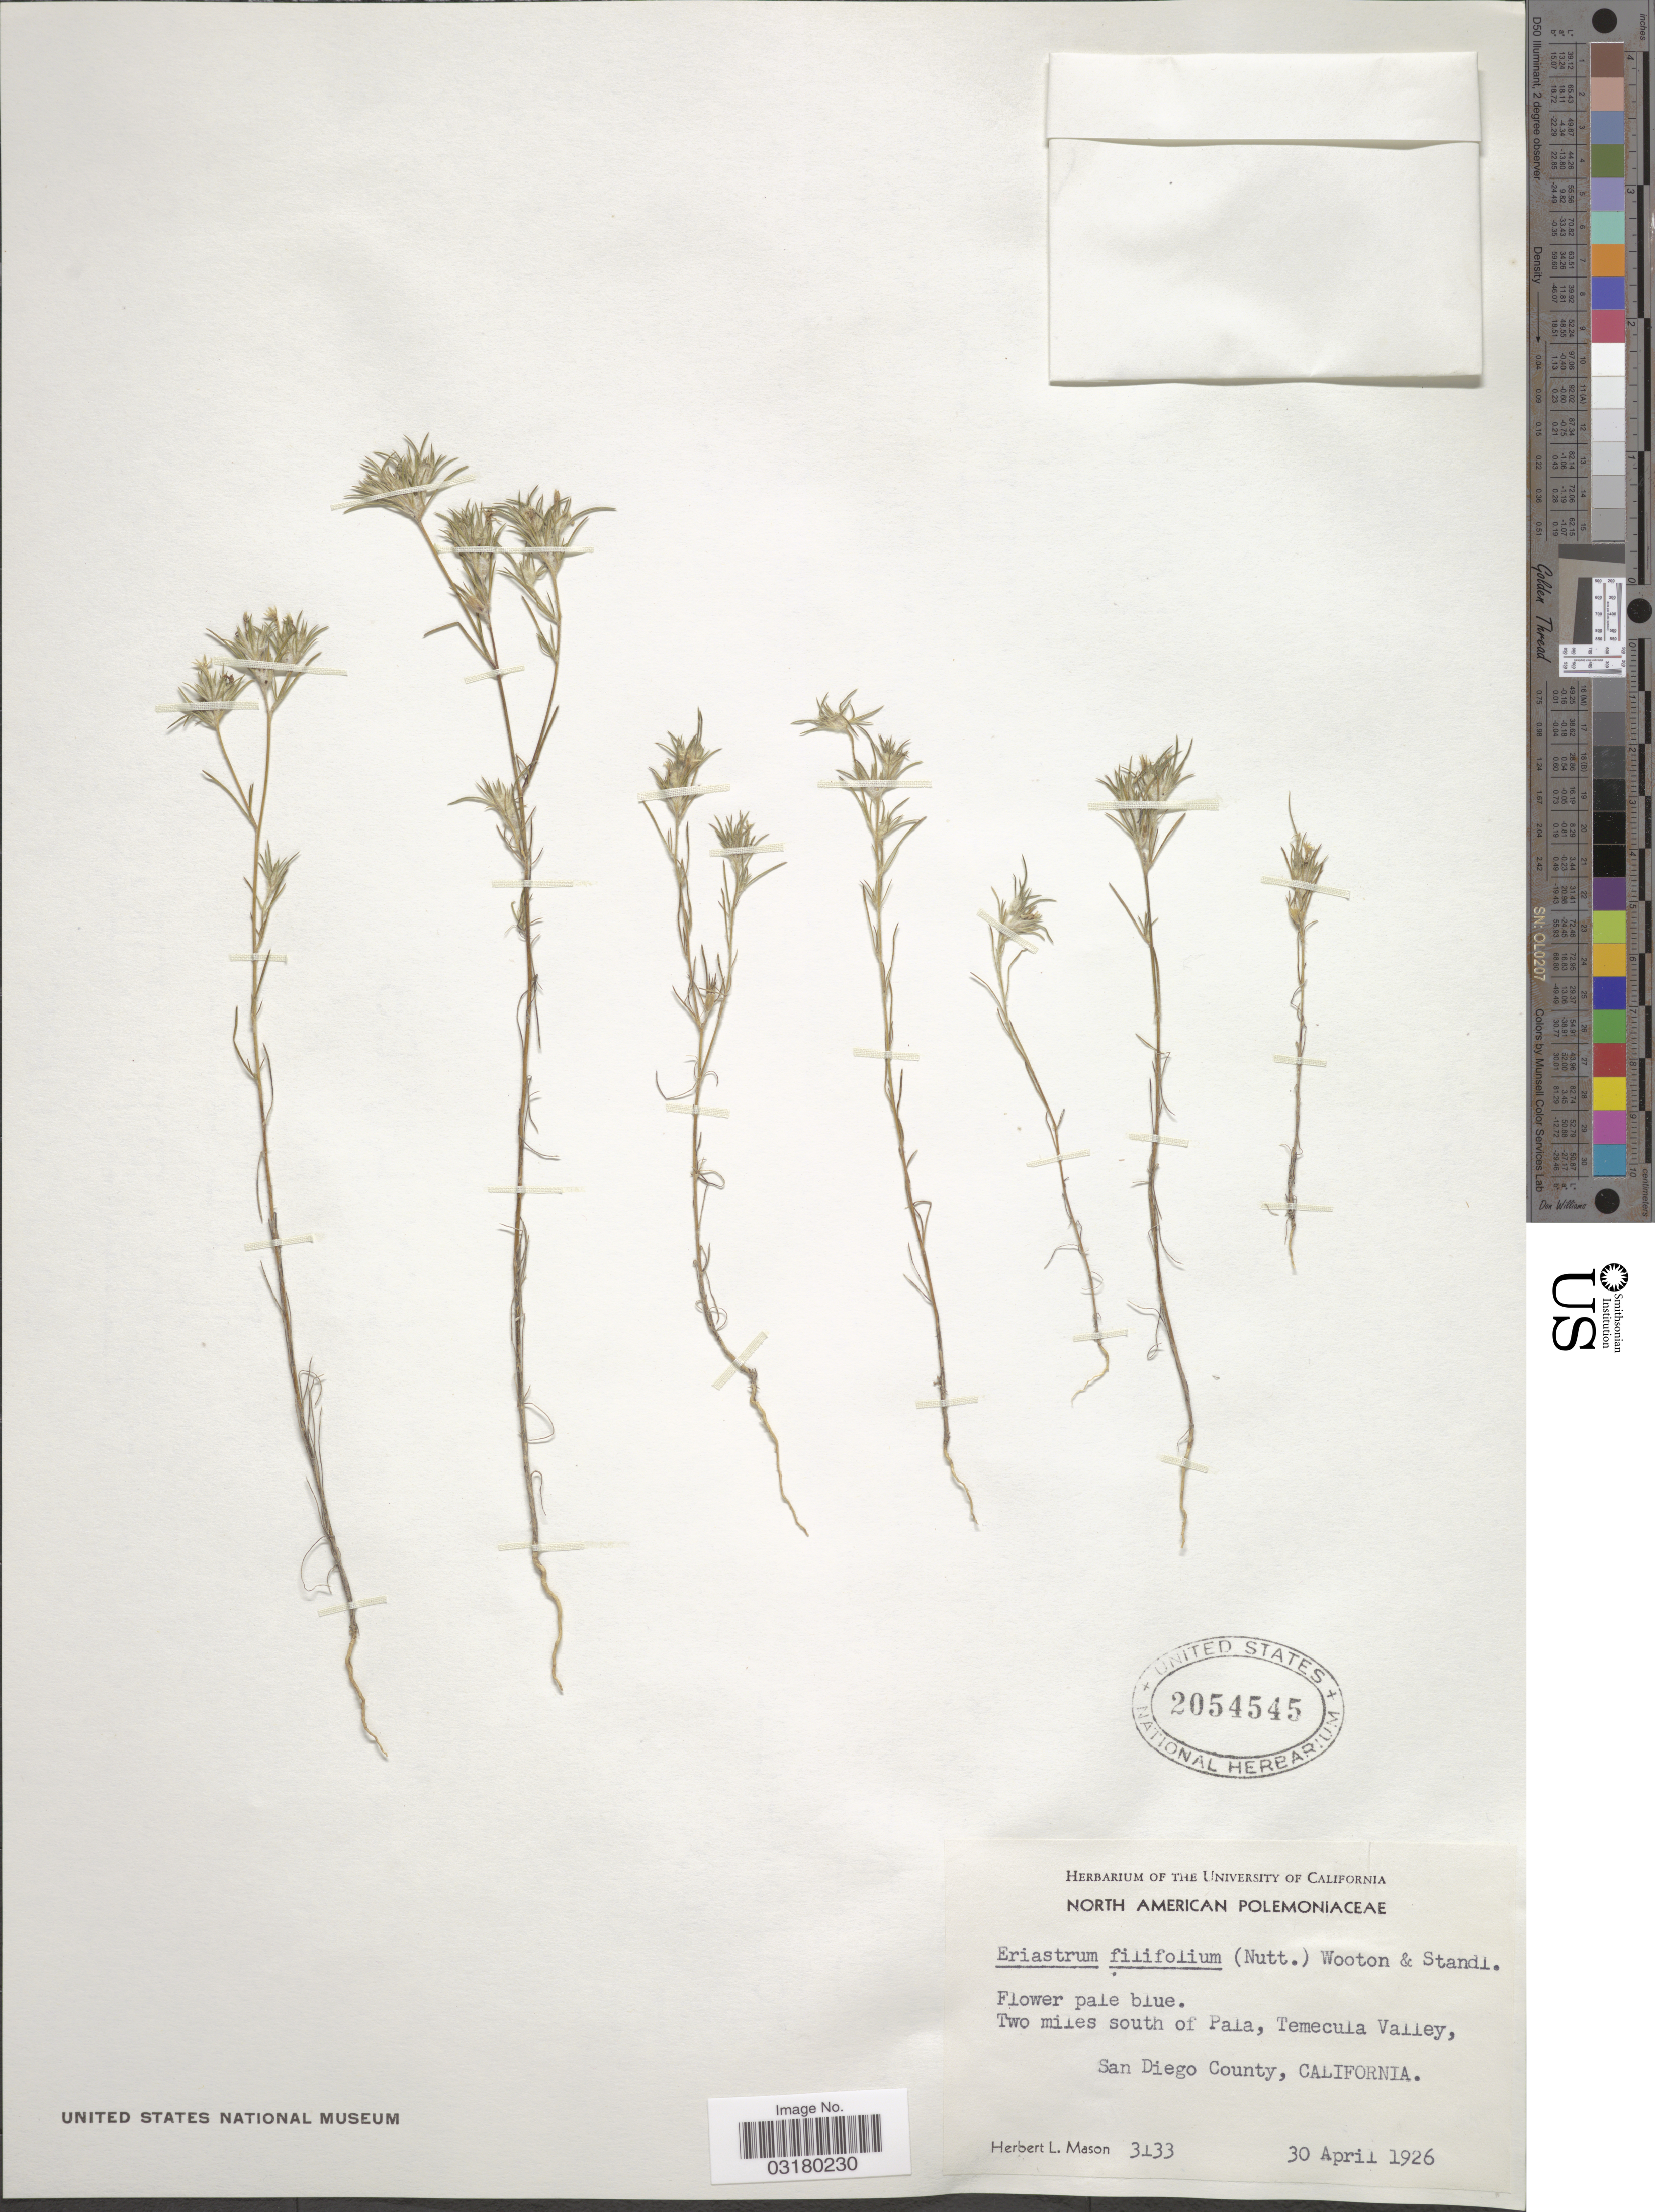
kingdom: Plantae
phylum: Tracheophyta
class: Magnoliopsida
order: Ericales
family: Polemoniaceae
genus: Eriastrum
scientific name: Eriastrum filifolium (Nutt.) Wooton & Standl.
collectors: H. L. Mason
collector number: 3133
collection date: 1926-04-30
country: United States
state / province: California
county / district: San Diego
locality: Two miles south of Pala, Temecula Valley, San Diego County.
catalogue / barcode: US 2054545